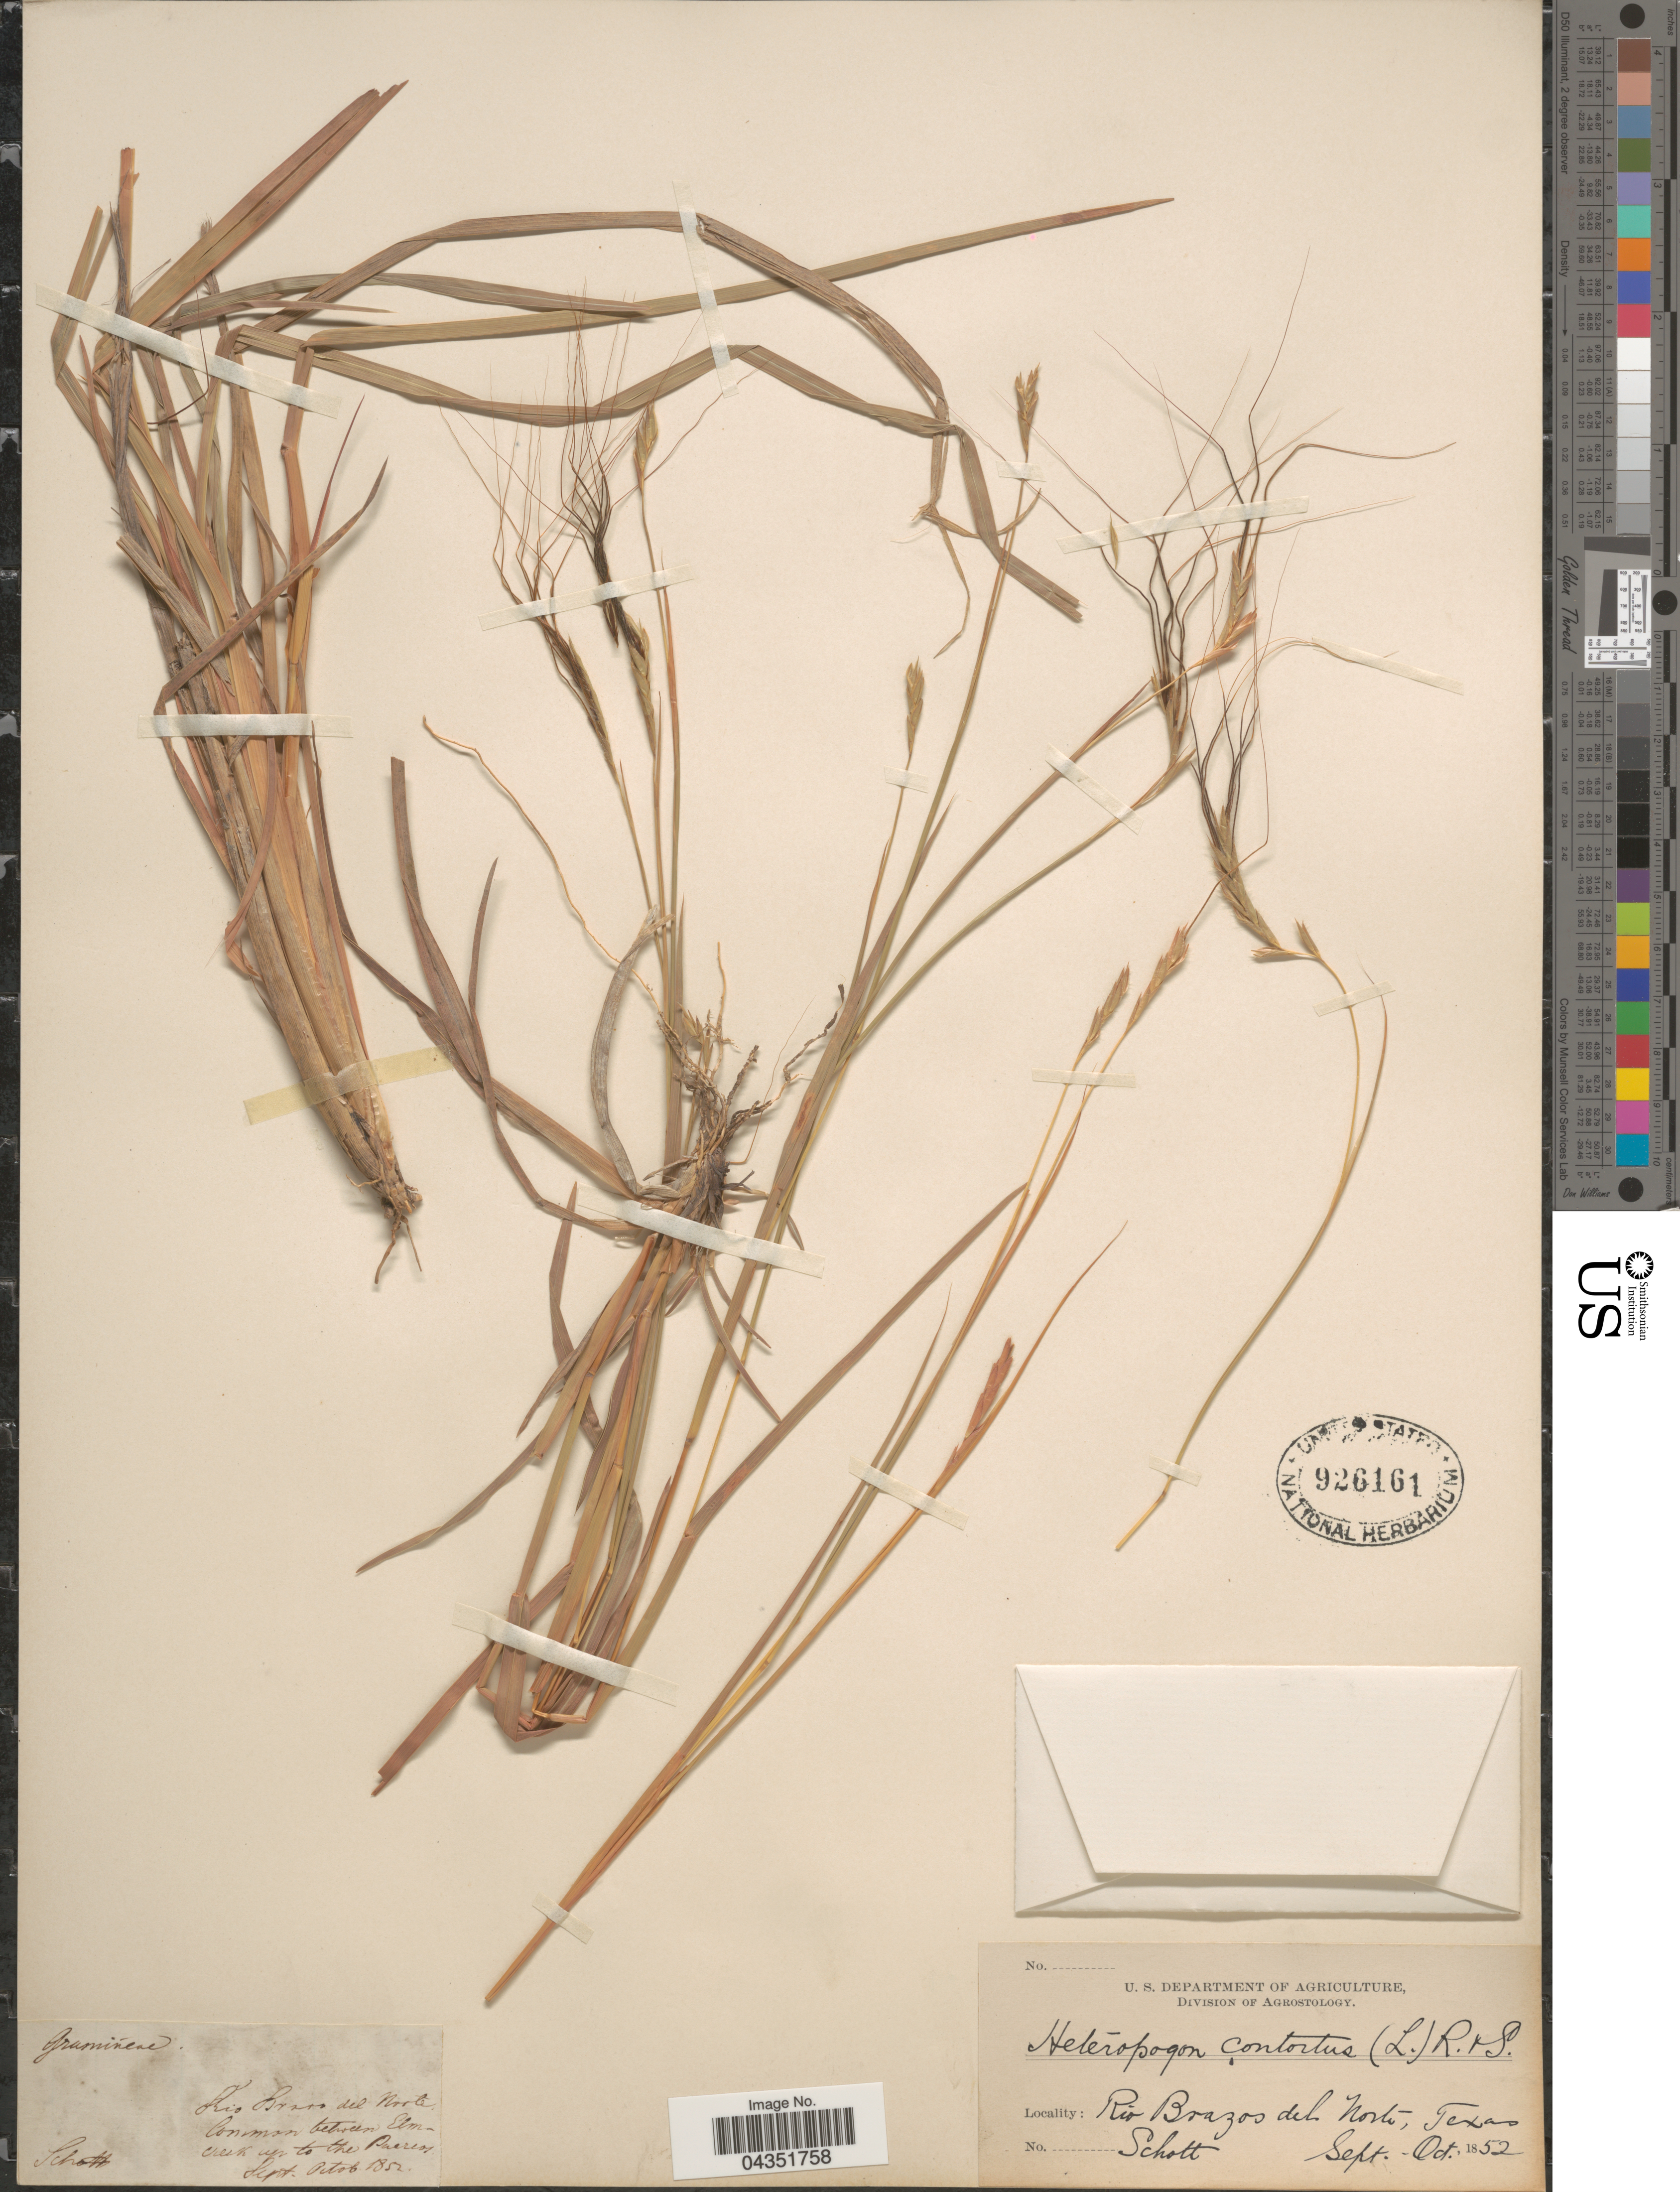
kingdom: Plantae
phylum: Tracheophyta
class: Liliopsida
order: Poales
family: Poaceae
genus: Heteropogon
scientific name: Heteropogon contortus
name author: (L.) P. Beauv. ex Roem. & Schult.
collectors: Schott, --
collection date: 1852-09/1852-10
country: United States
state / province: Texas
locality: Rio Brazos del Norte.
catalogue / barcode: US 926161